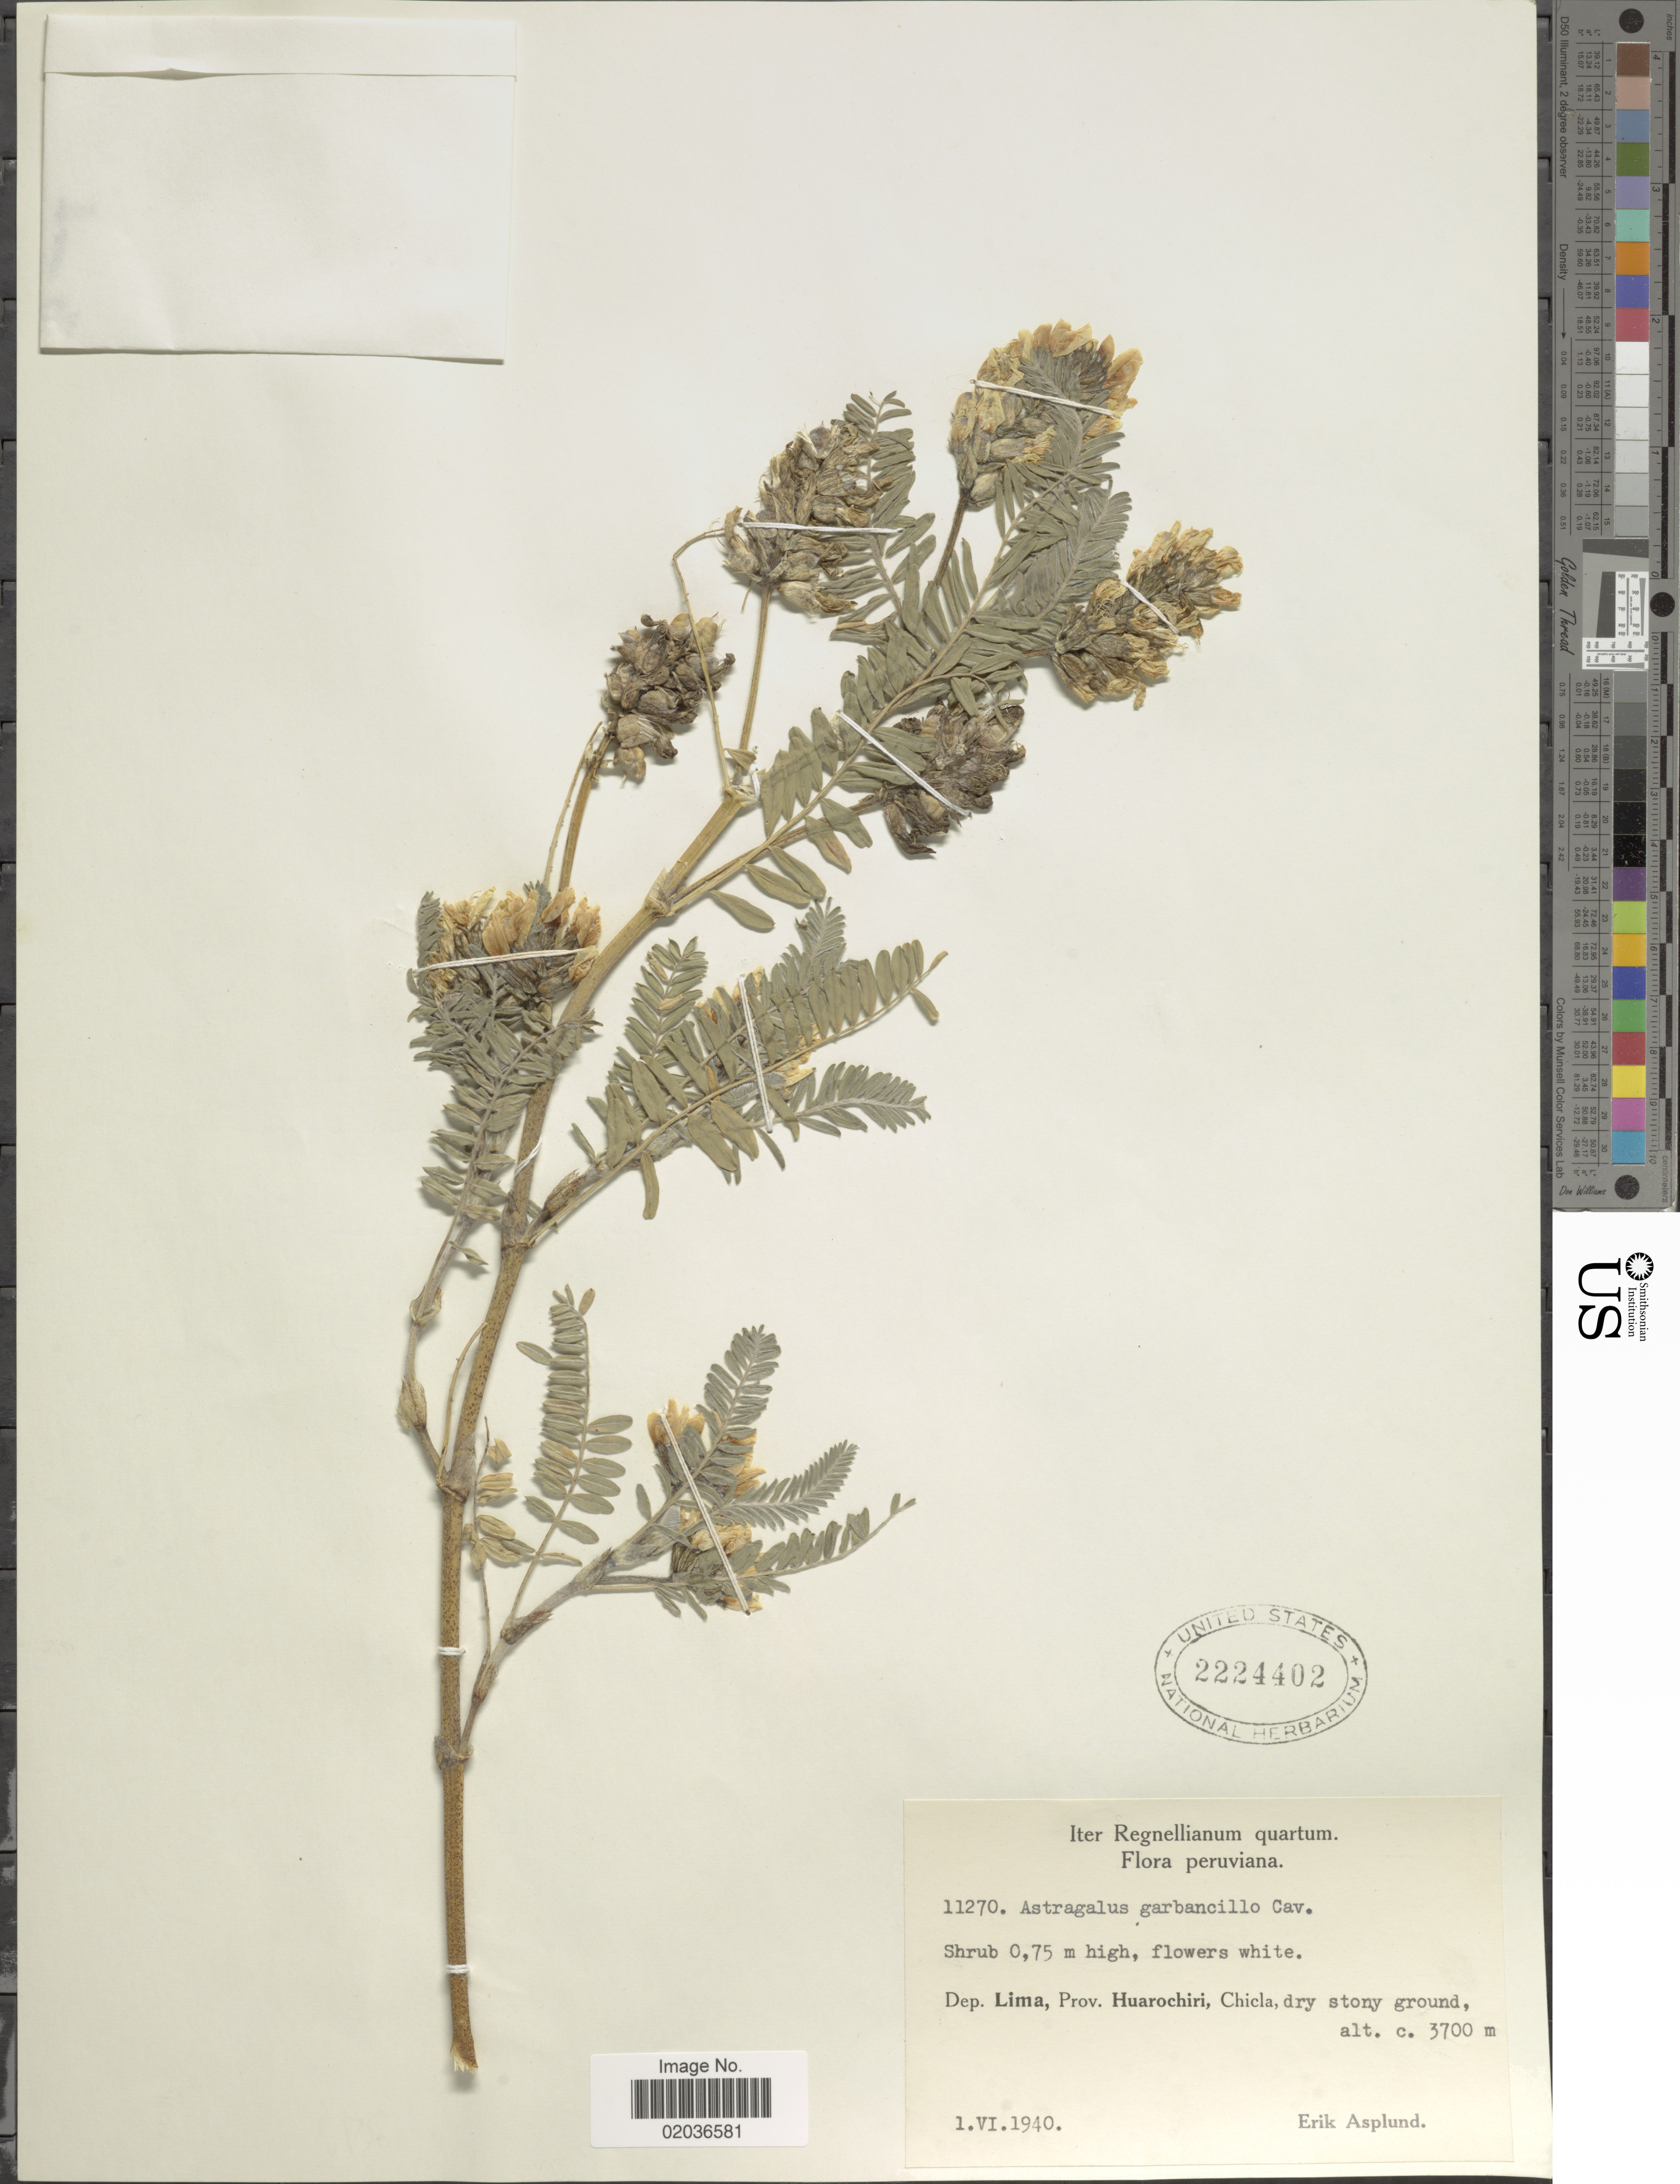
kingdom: Plantae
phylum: Tracheophyta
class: Magnoliopsida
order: Fabales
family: Fabaceae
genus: Astragalus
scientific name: Astragalus garbancillo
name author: Cav.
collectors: E. Asplund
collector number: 11270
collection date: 1940-06-01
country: Peru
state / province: Lima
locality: Dep. Lima, Prov. Huarochiri, Chicla, dry stony ground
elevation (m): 3700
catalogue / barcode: US 2224402